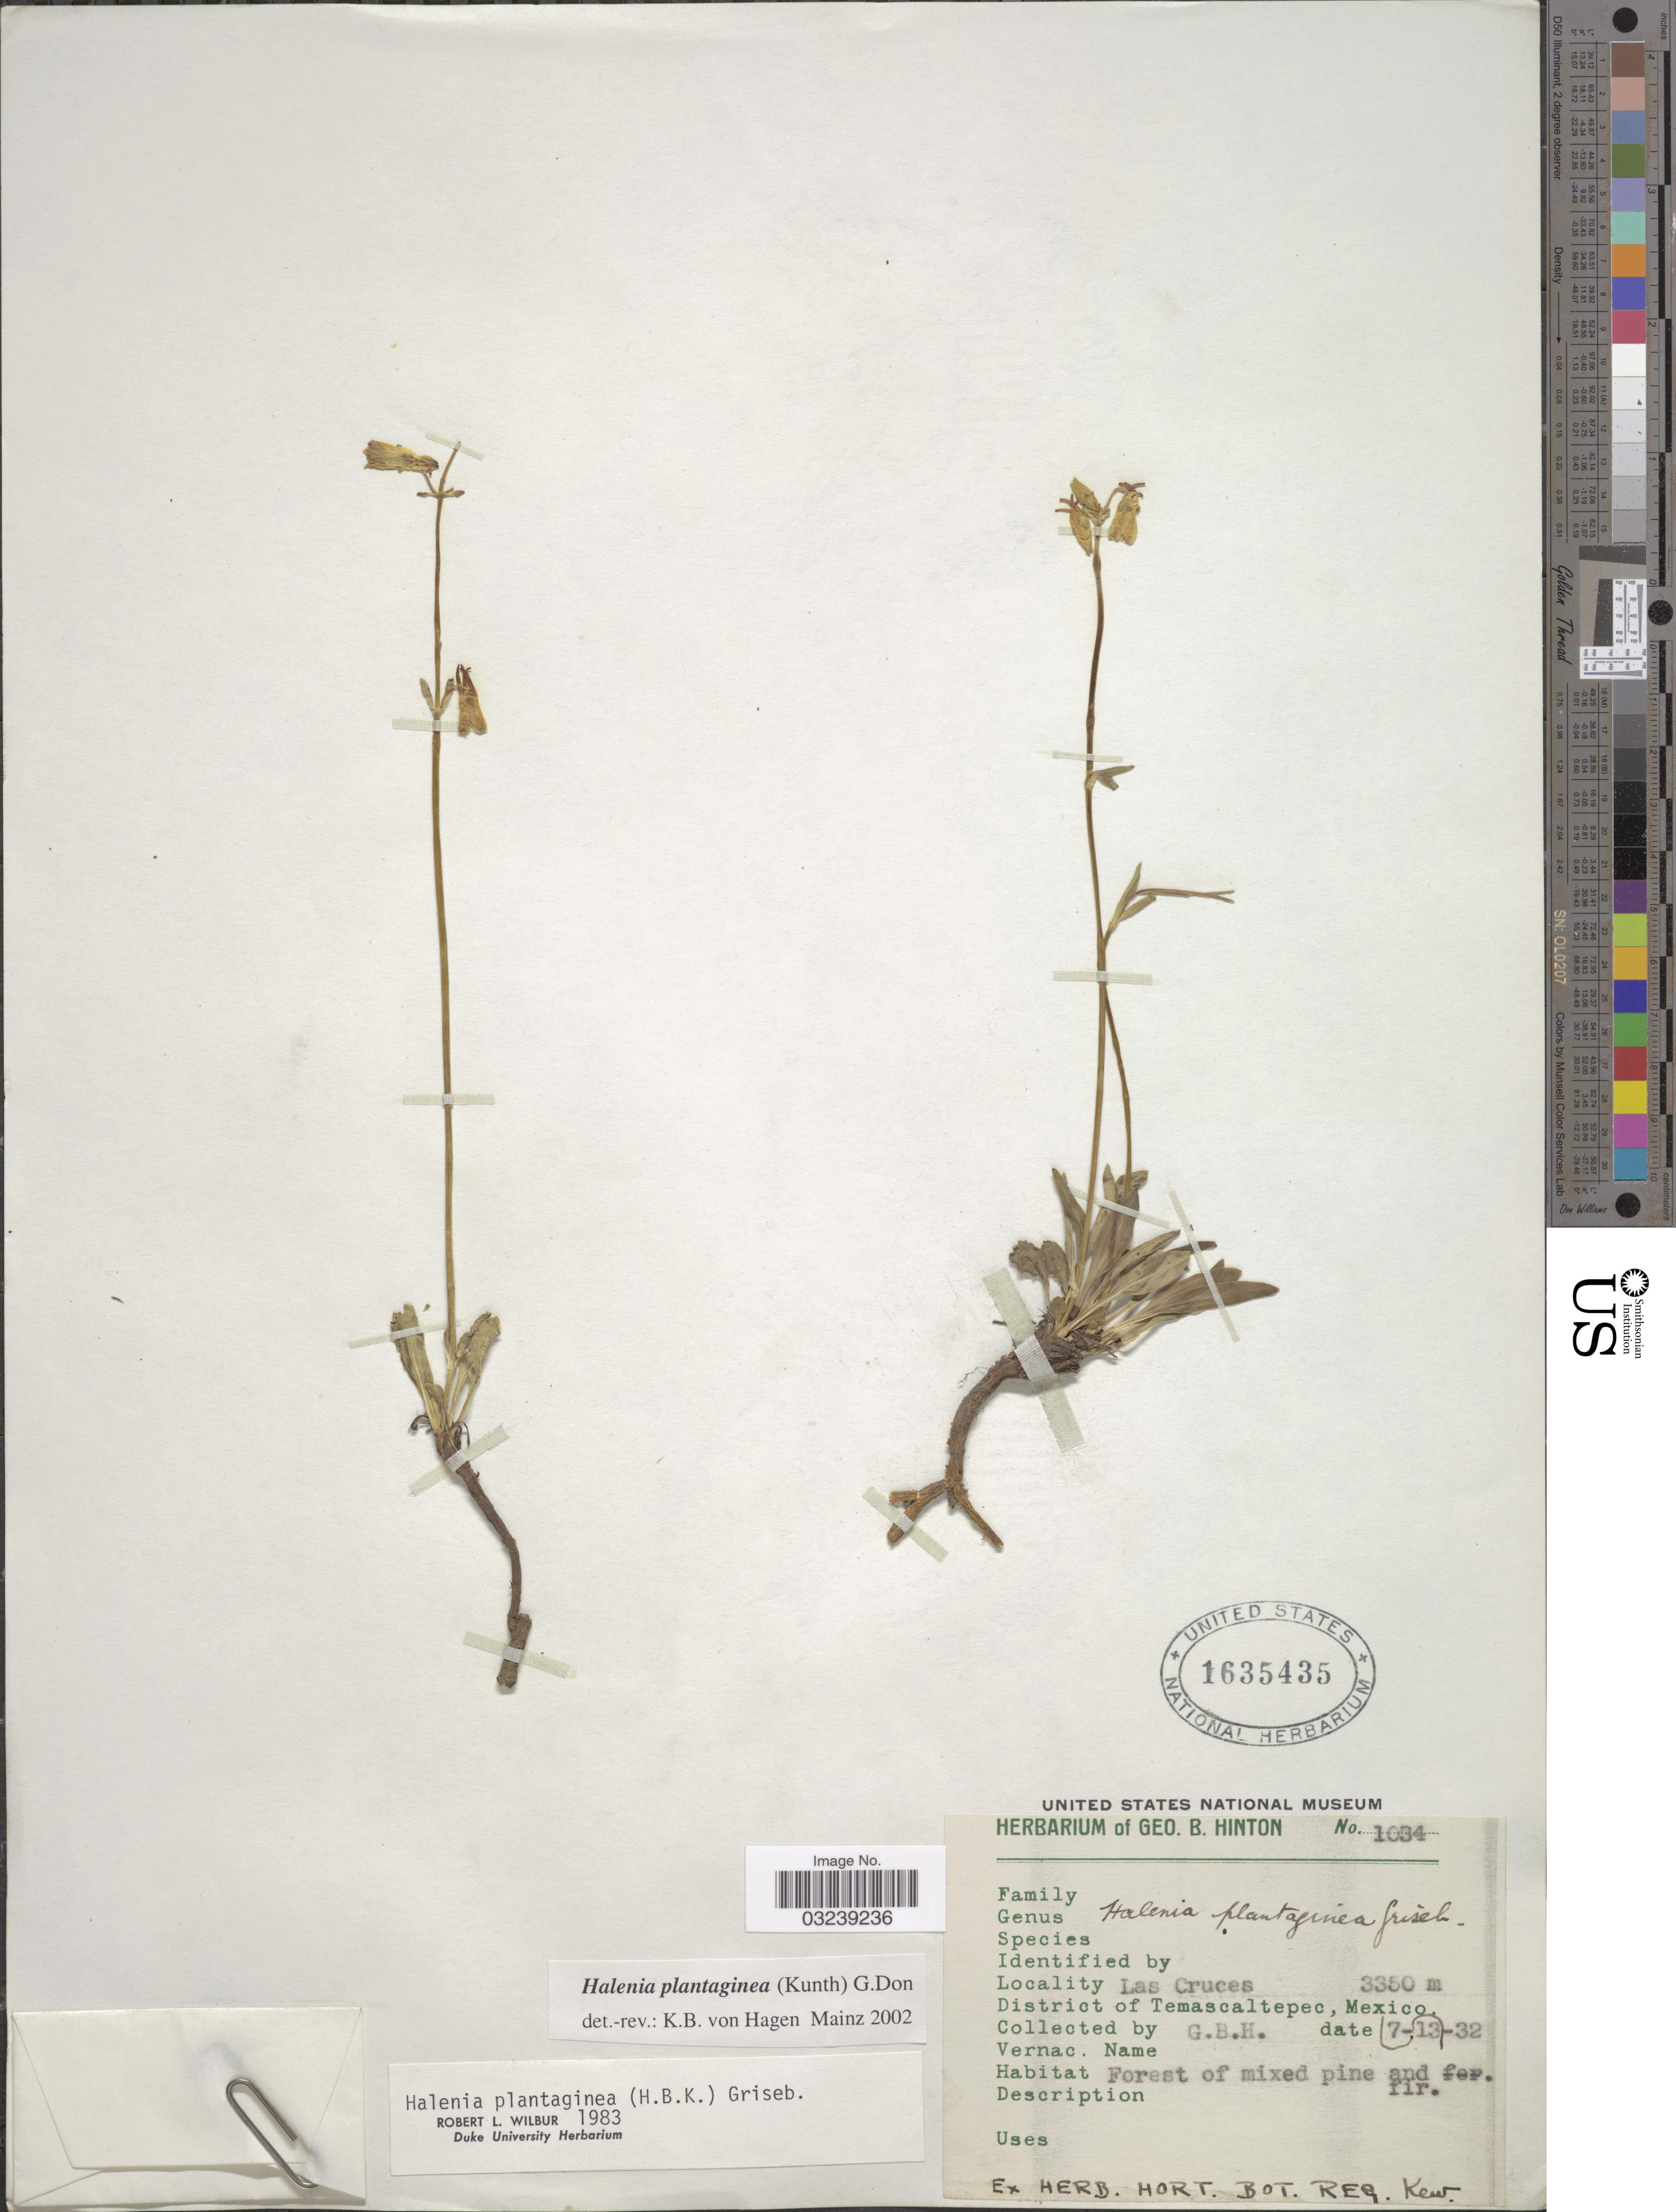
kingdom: Plantae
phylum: Tracheophyta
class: Magnoliopsida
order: Gentianales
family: Gentianaceae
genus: Halenia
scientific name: Halenia plantaginea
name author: (Kunth) G. Don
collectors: G. B. Hinton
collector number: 1034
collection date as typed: Transcribed d/m/y: 13/7/32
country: Mexico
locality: Las Cruces. District of Temascaltepec.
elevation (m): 3350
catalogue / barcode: US 1635435